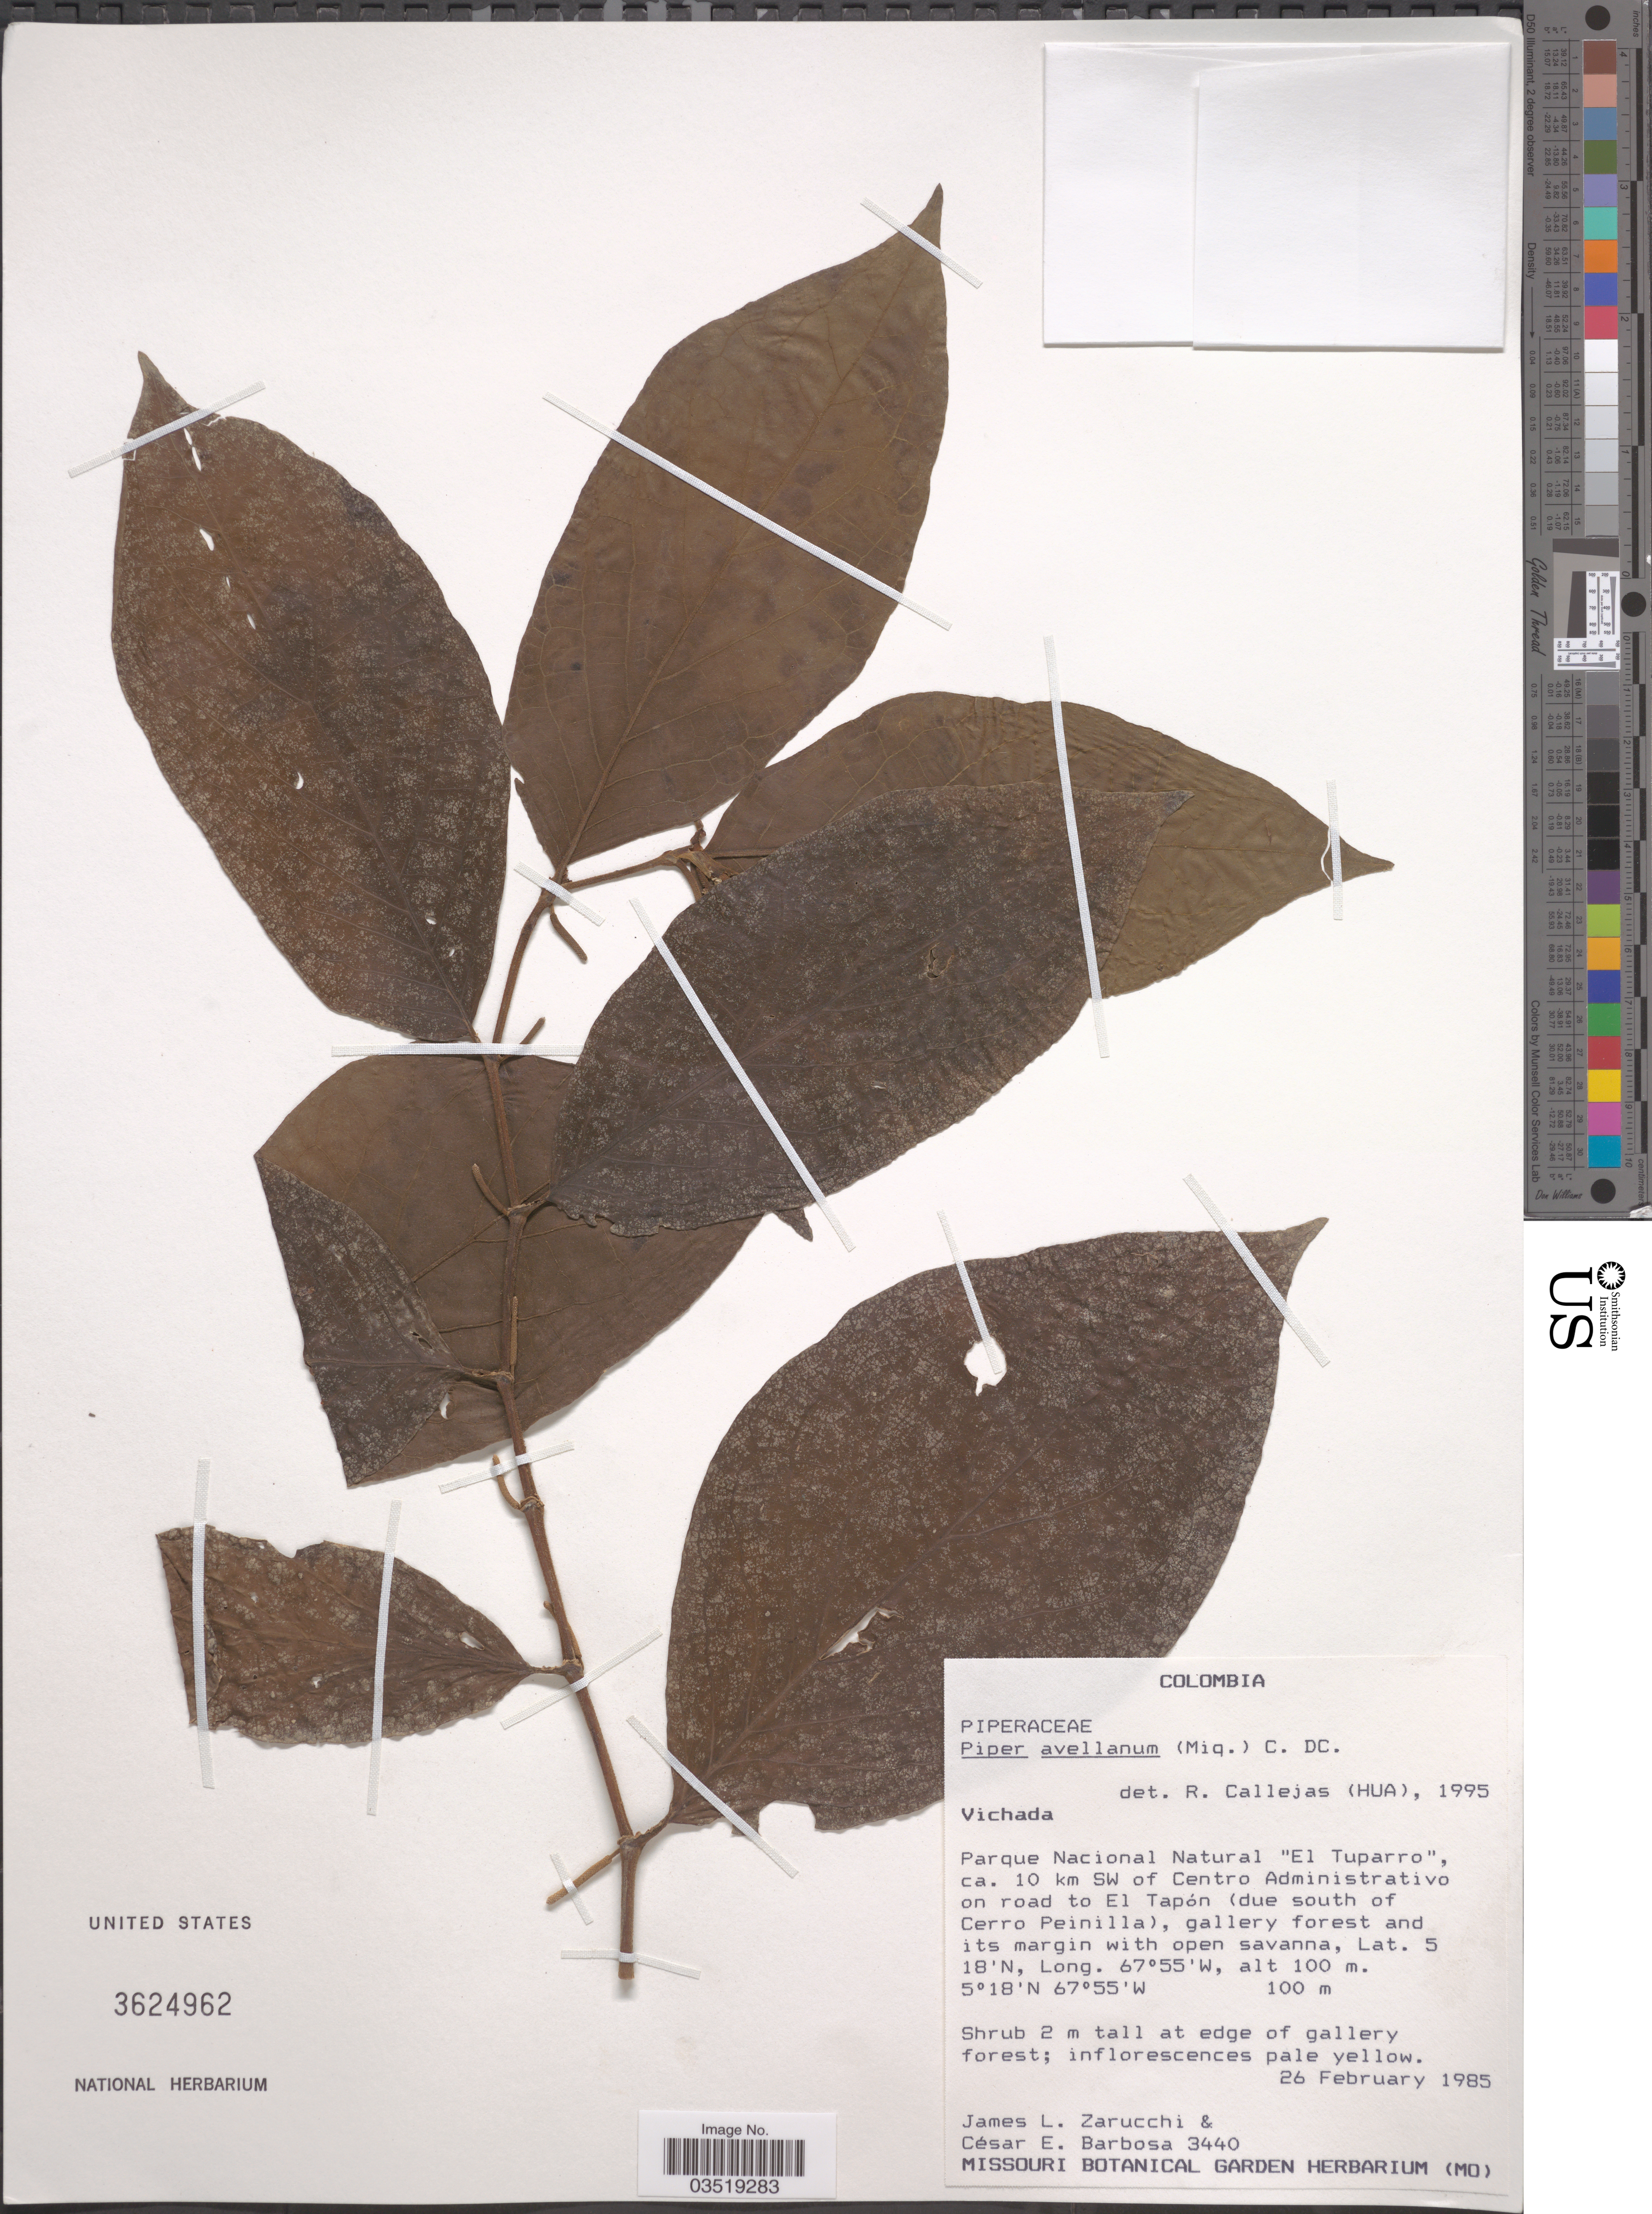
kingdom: Plantae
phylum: Tracheophyta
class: Magnoliopsida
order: Piperales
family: Piperaceae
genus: Piper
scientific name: Piper avellanum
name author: (Miq.) C. DC.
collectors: J. L. Zarucchi & C. E. Barbosa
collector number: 3440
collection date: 1985-02-26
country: Colombia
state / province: Vichada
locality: Parque Nacional Natural "El Tuparro", ca. 10 km SW of Centro Administrativo on road to El Tapón (due south of Cerro Peinilla).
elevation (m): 100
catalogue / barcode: US 3624962